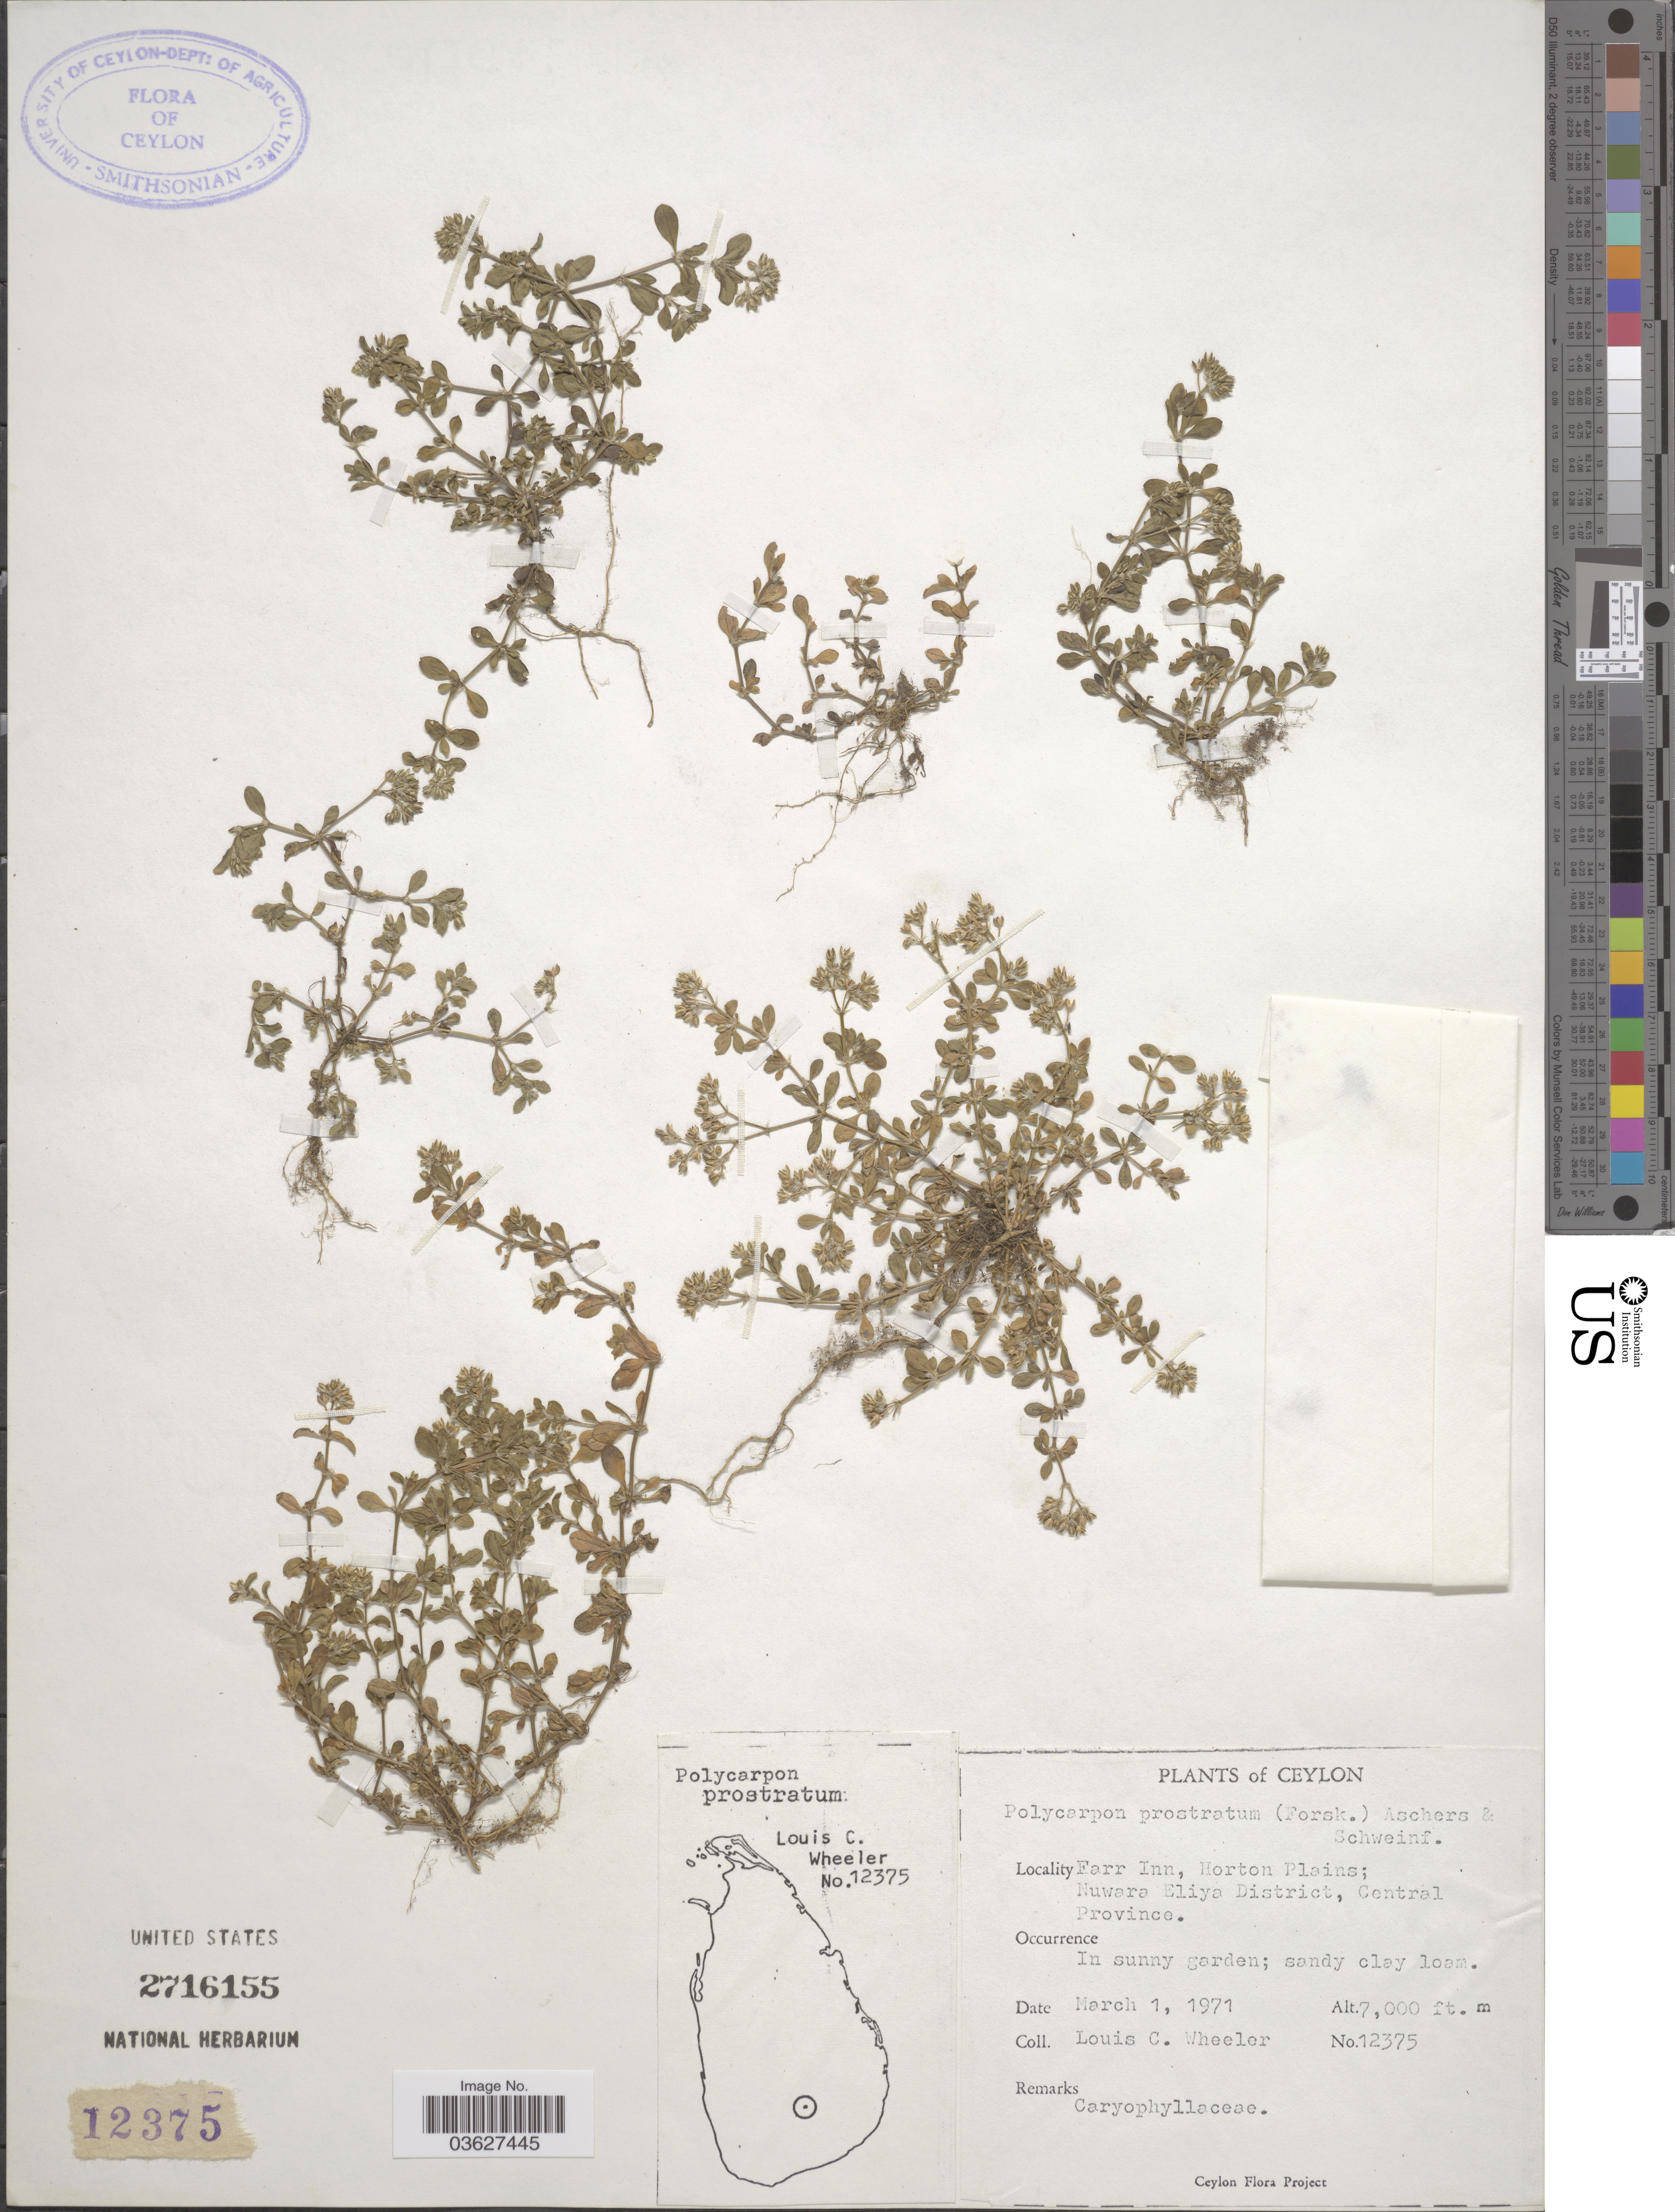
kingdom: Plantae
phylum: Tracheophyta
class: Magnoliopsida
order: Caryophyllales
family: Caryophyllaceae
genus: Polycarpon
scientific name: Polycarpon prostratum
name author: (Forssk.) Asch. & Schweinf.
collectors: L. C. Wheeler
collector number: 12375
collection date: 1971-03-01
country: Sri Lanka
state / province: Central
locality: Farr Inn, Horton Plains; Nuwara Eliya District.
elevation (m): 2134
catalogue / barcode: US 2716155